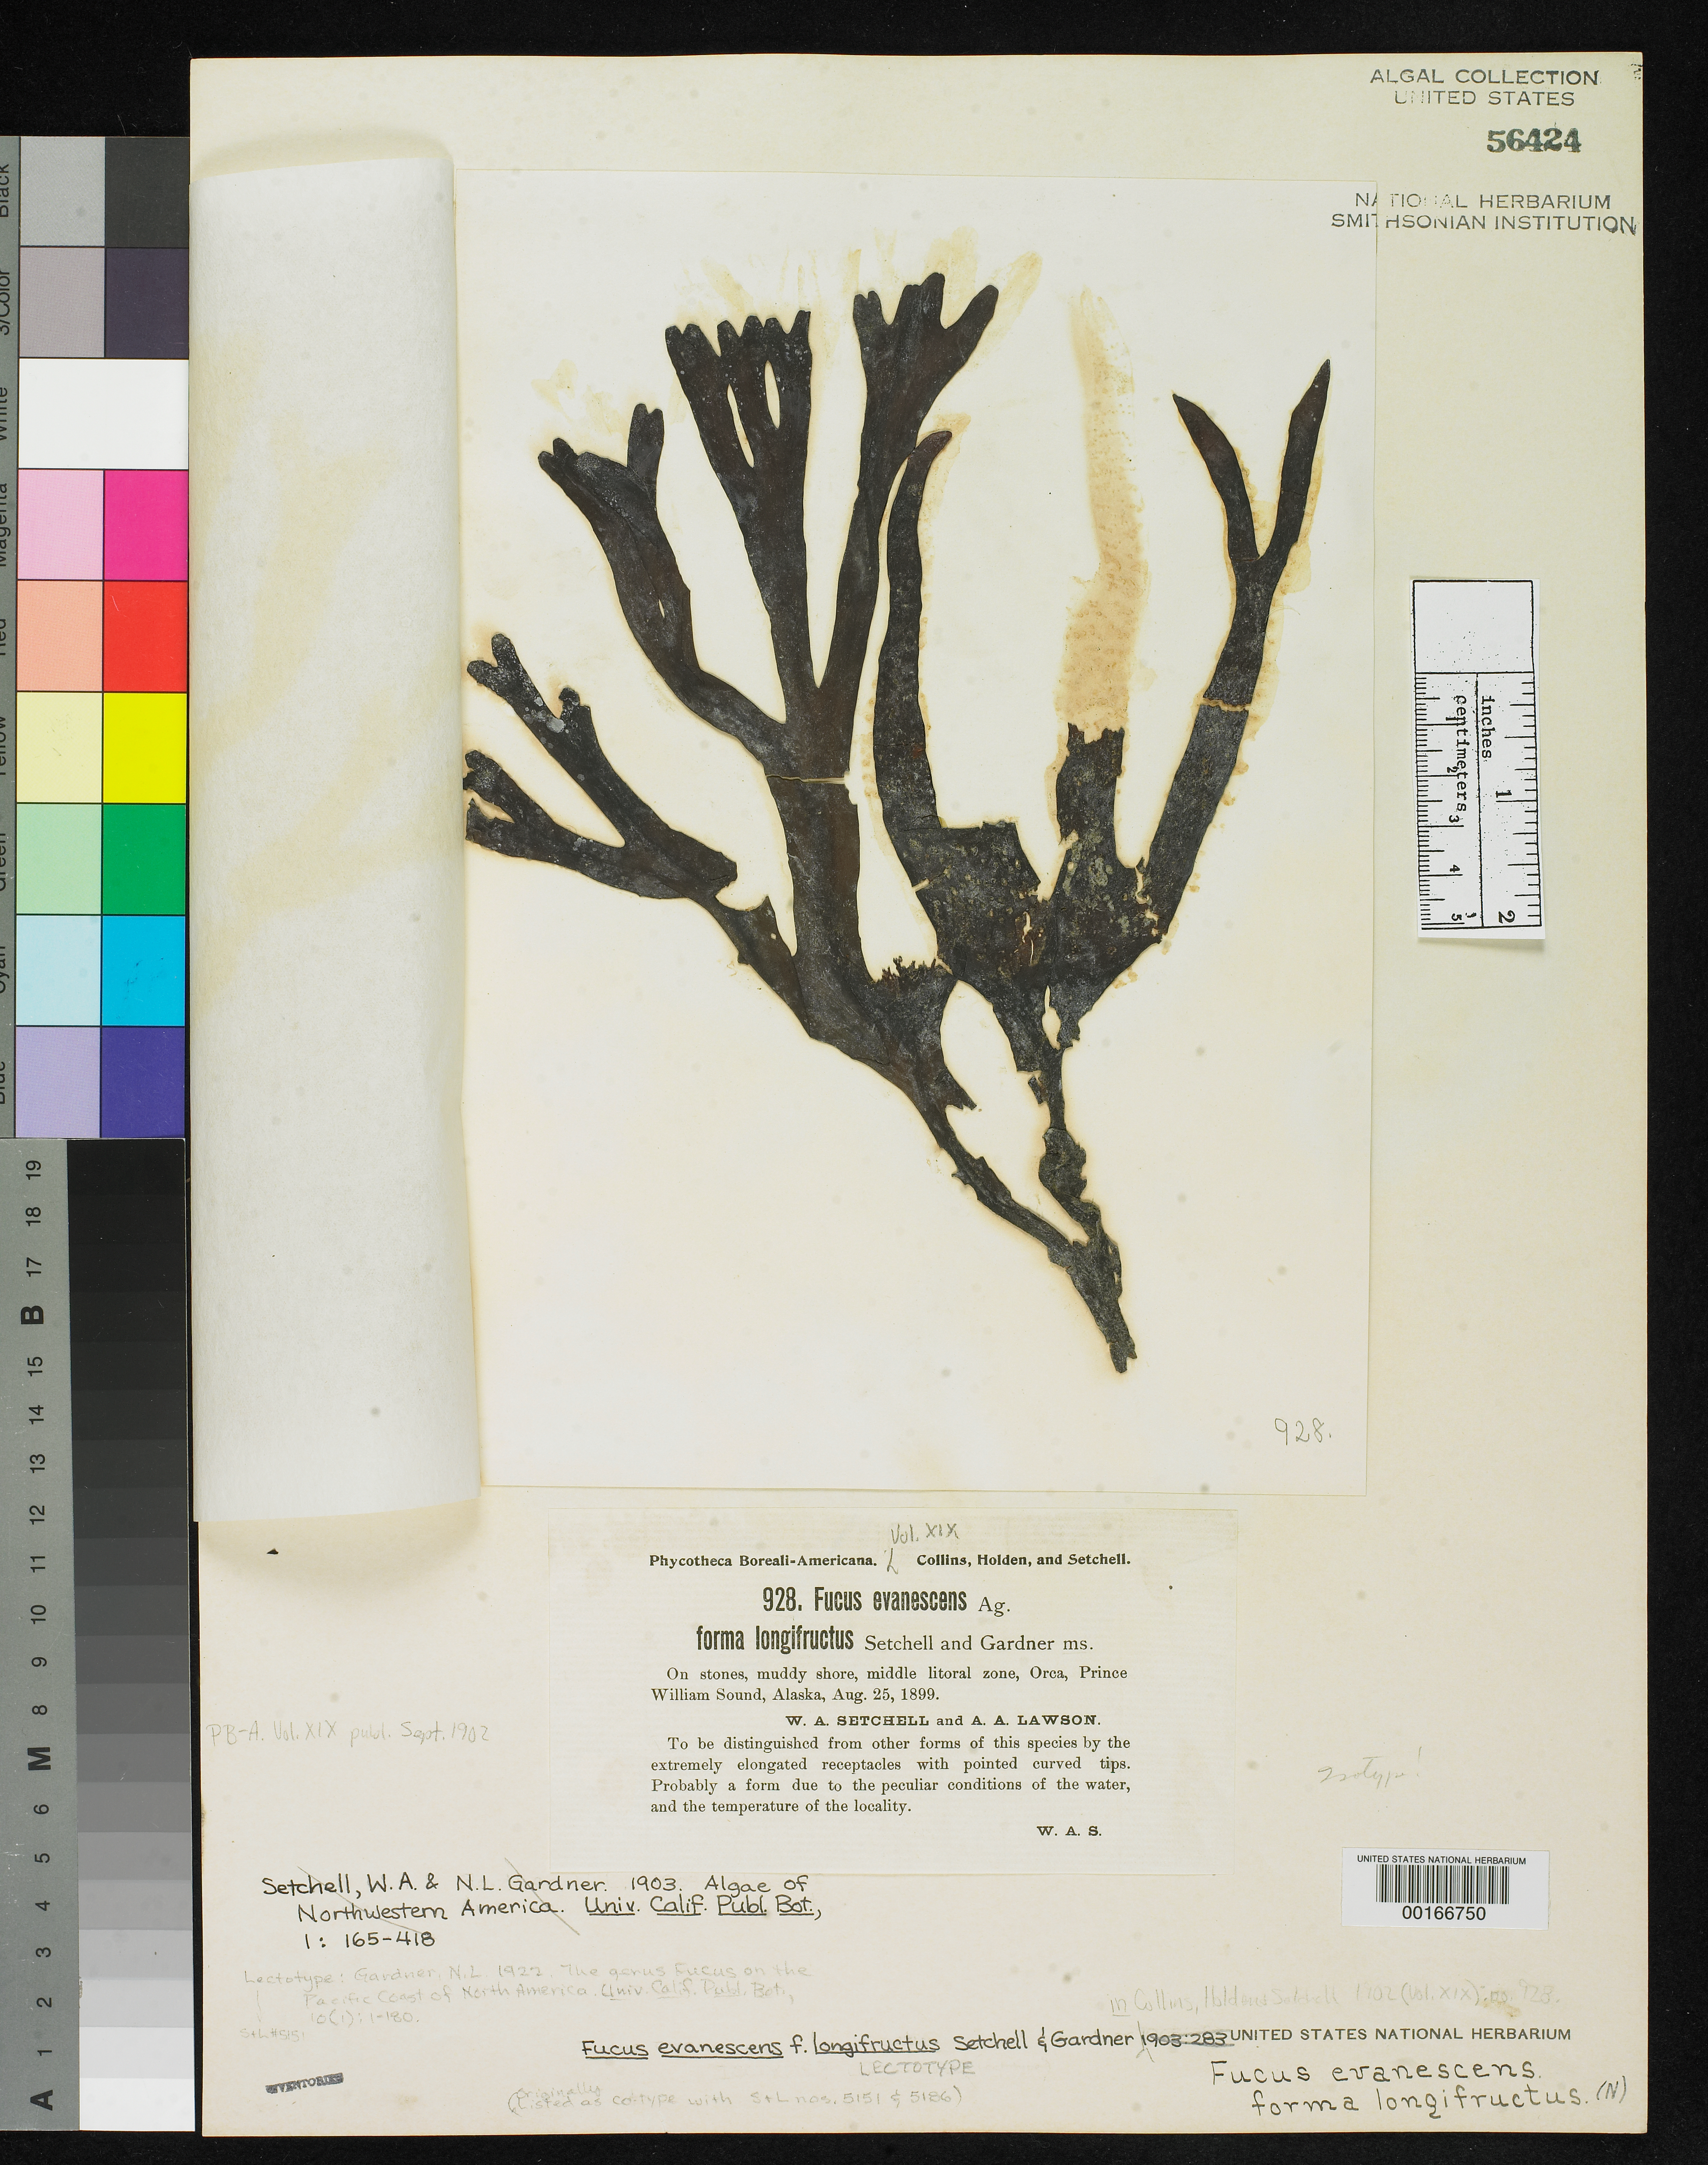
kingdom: Chromista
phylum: Ochrophyta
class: Phaeophyceae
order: Fucales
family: Fucaceae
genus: Fucus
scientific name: Fucus evanescens f. longifructus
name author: Setch. & N.L. Gardner in Collins et al.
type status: Lectotype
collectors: W. Setchell & A. A. Lawson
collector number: PB-A 928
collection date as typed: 25 Aug 1899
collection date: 1899-08-25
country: United States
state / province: Alaska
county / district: Valdez-Cordova Division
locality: Orca, Prince William Sound.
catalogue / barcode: US 56424